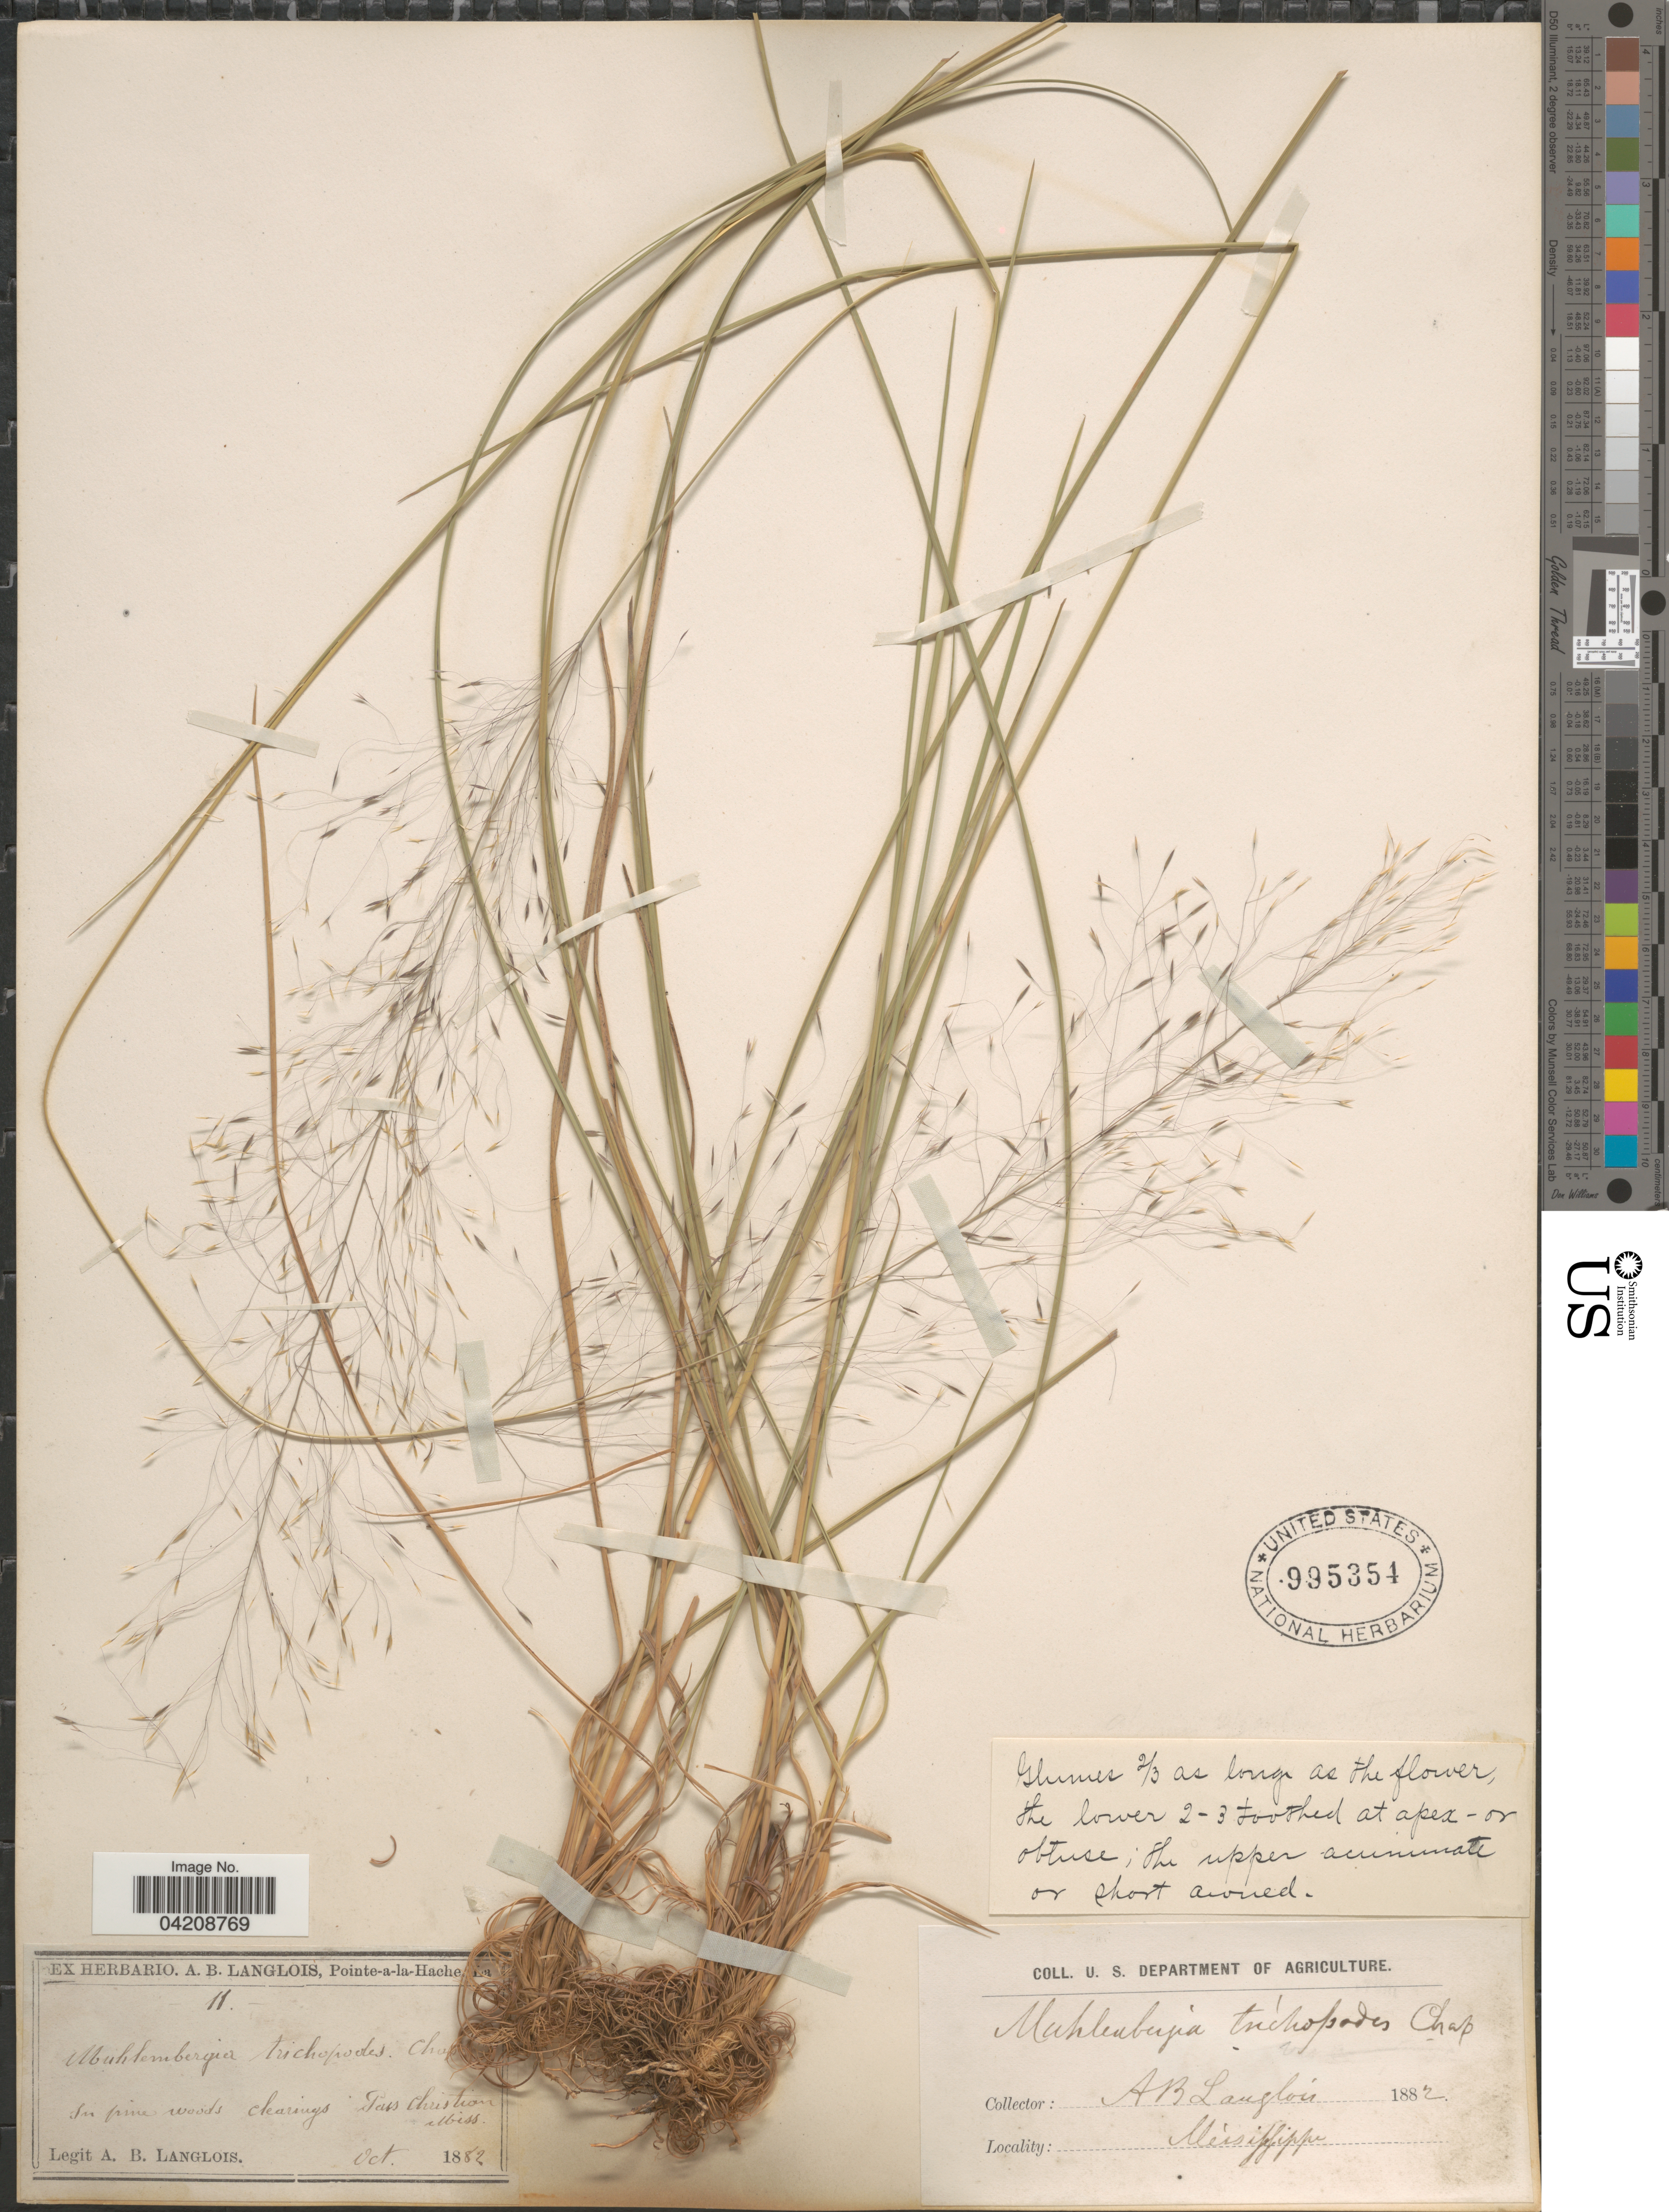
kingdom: Plantae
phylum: Tracheophyta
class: Liliopsida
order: Poales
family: Poaceae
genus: Muhlenbergia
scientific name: Muhlenbergia expansa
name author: Trin.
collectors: A. Langlois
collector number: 11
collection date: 1882-10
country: United States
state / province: Mississippi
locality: In pine woods clearings Pass Christian.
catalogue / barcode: US 995354